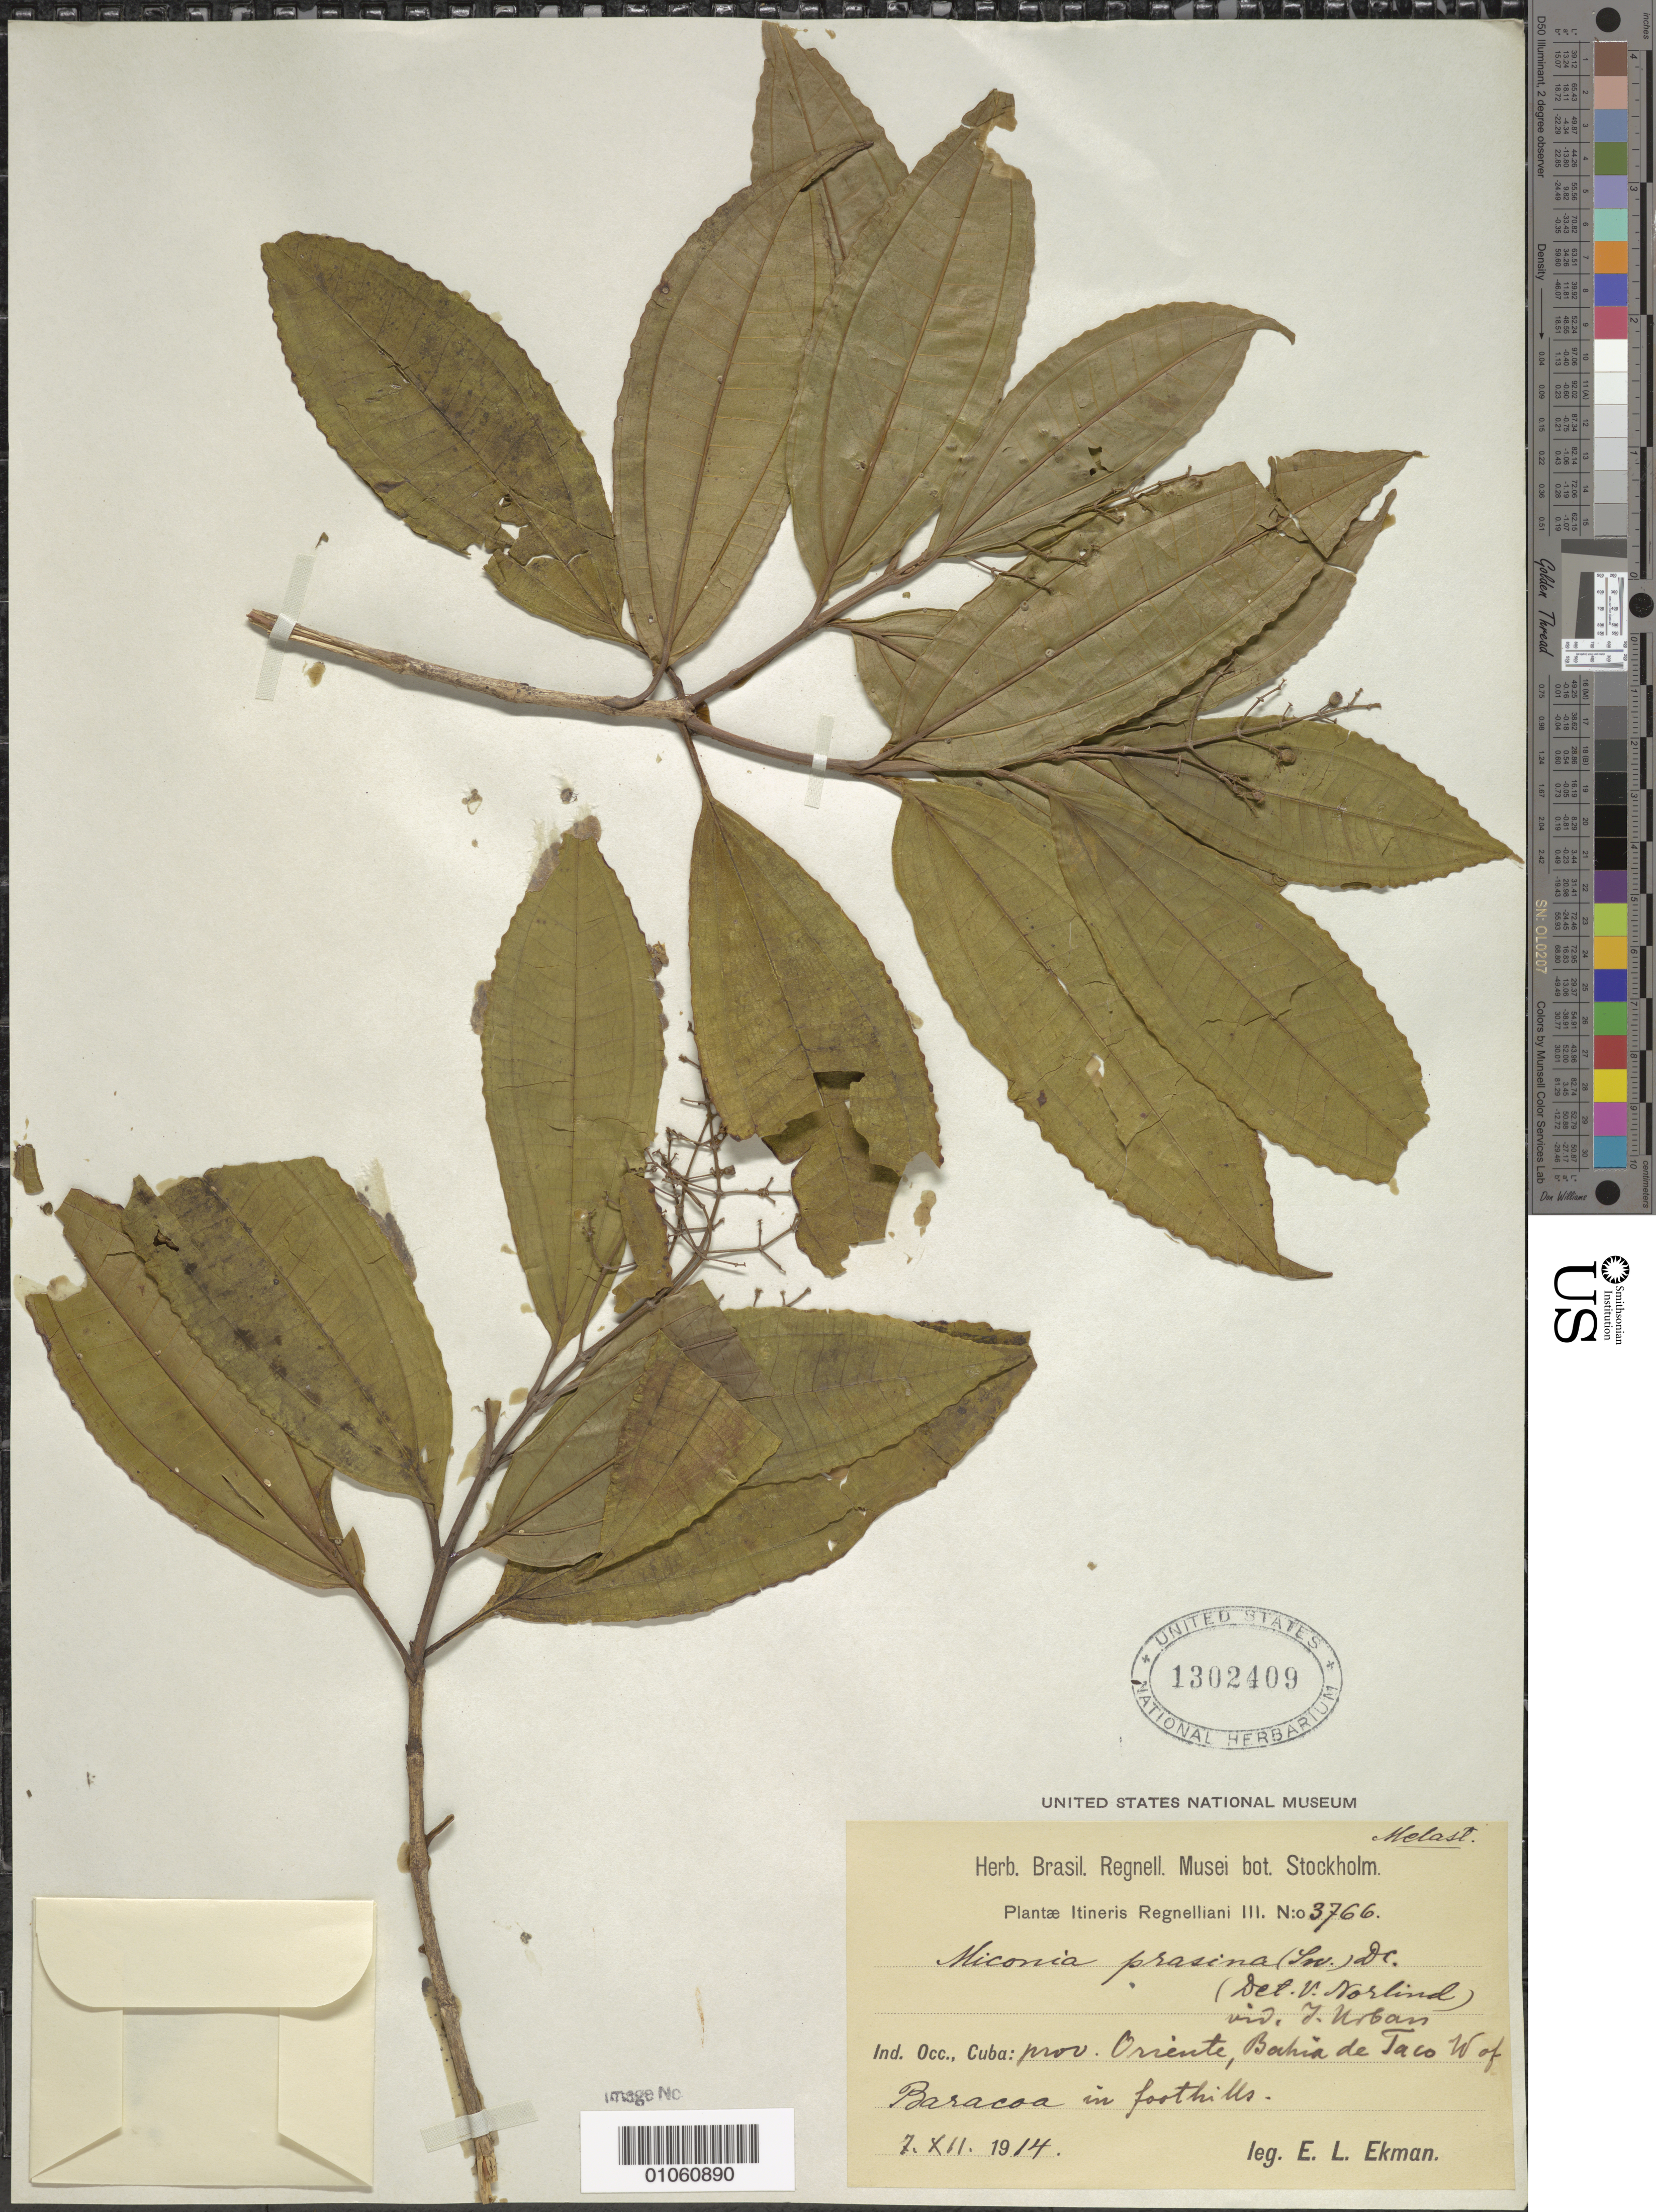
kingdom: Plantae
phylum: Tracheophyta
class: Magnoliopsida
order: Myrtales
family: Melastomataceae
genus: Miconia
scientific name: Miconia prasina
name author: (Sw.) DC.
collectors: E. L. Ekman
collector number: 3766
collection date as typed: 07 Dec 1914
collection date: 1914-12-07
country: Cuba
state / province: Guantanamo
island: Cuba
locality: Bahia de Taco, W of Baracoa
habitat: In foothills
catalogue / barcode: US 1302409